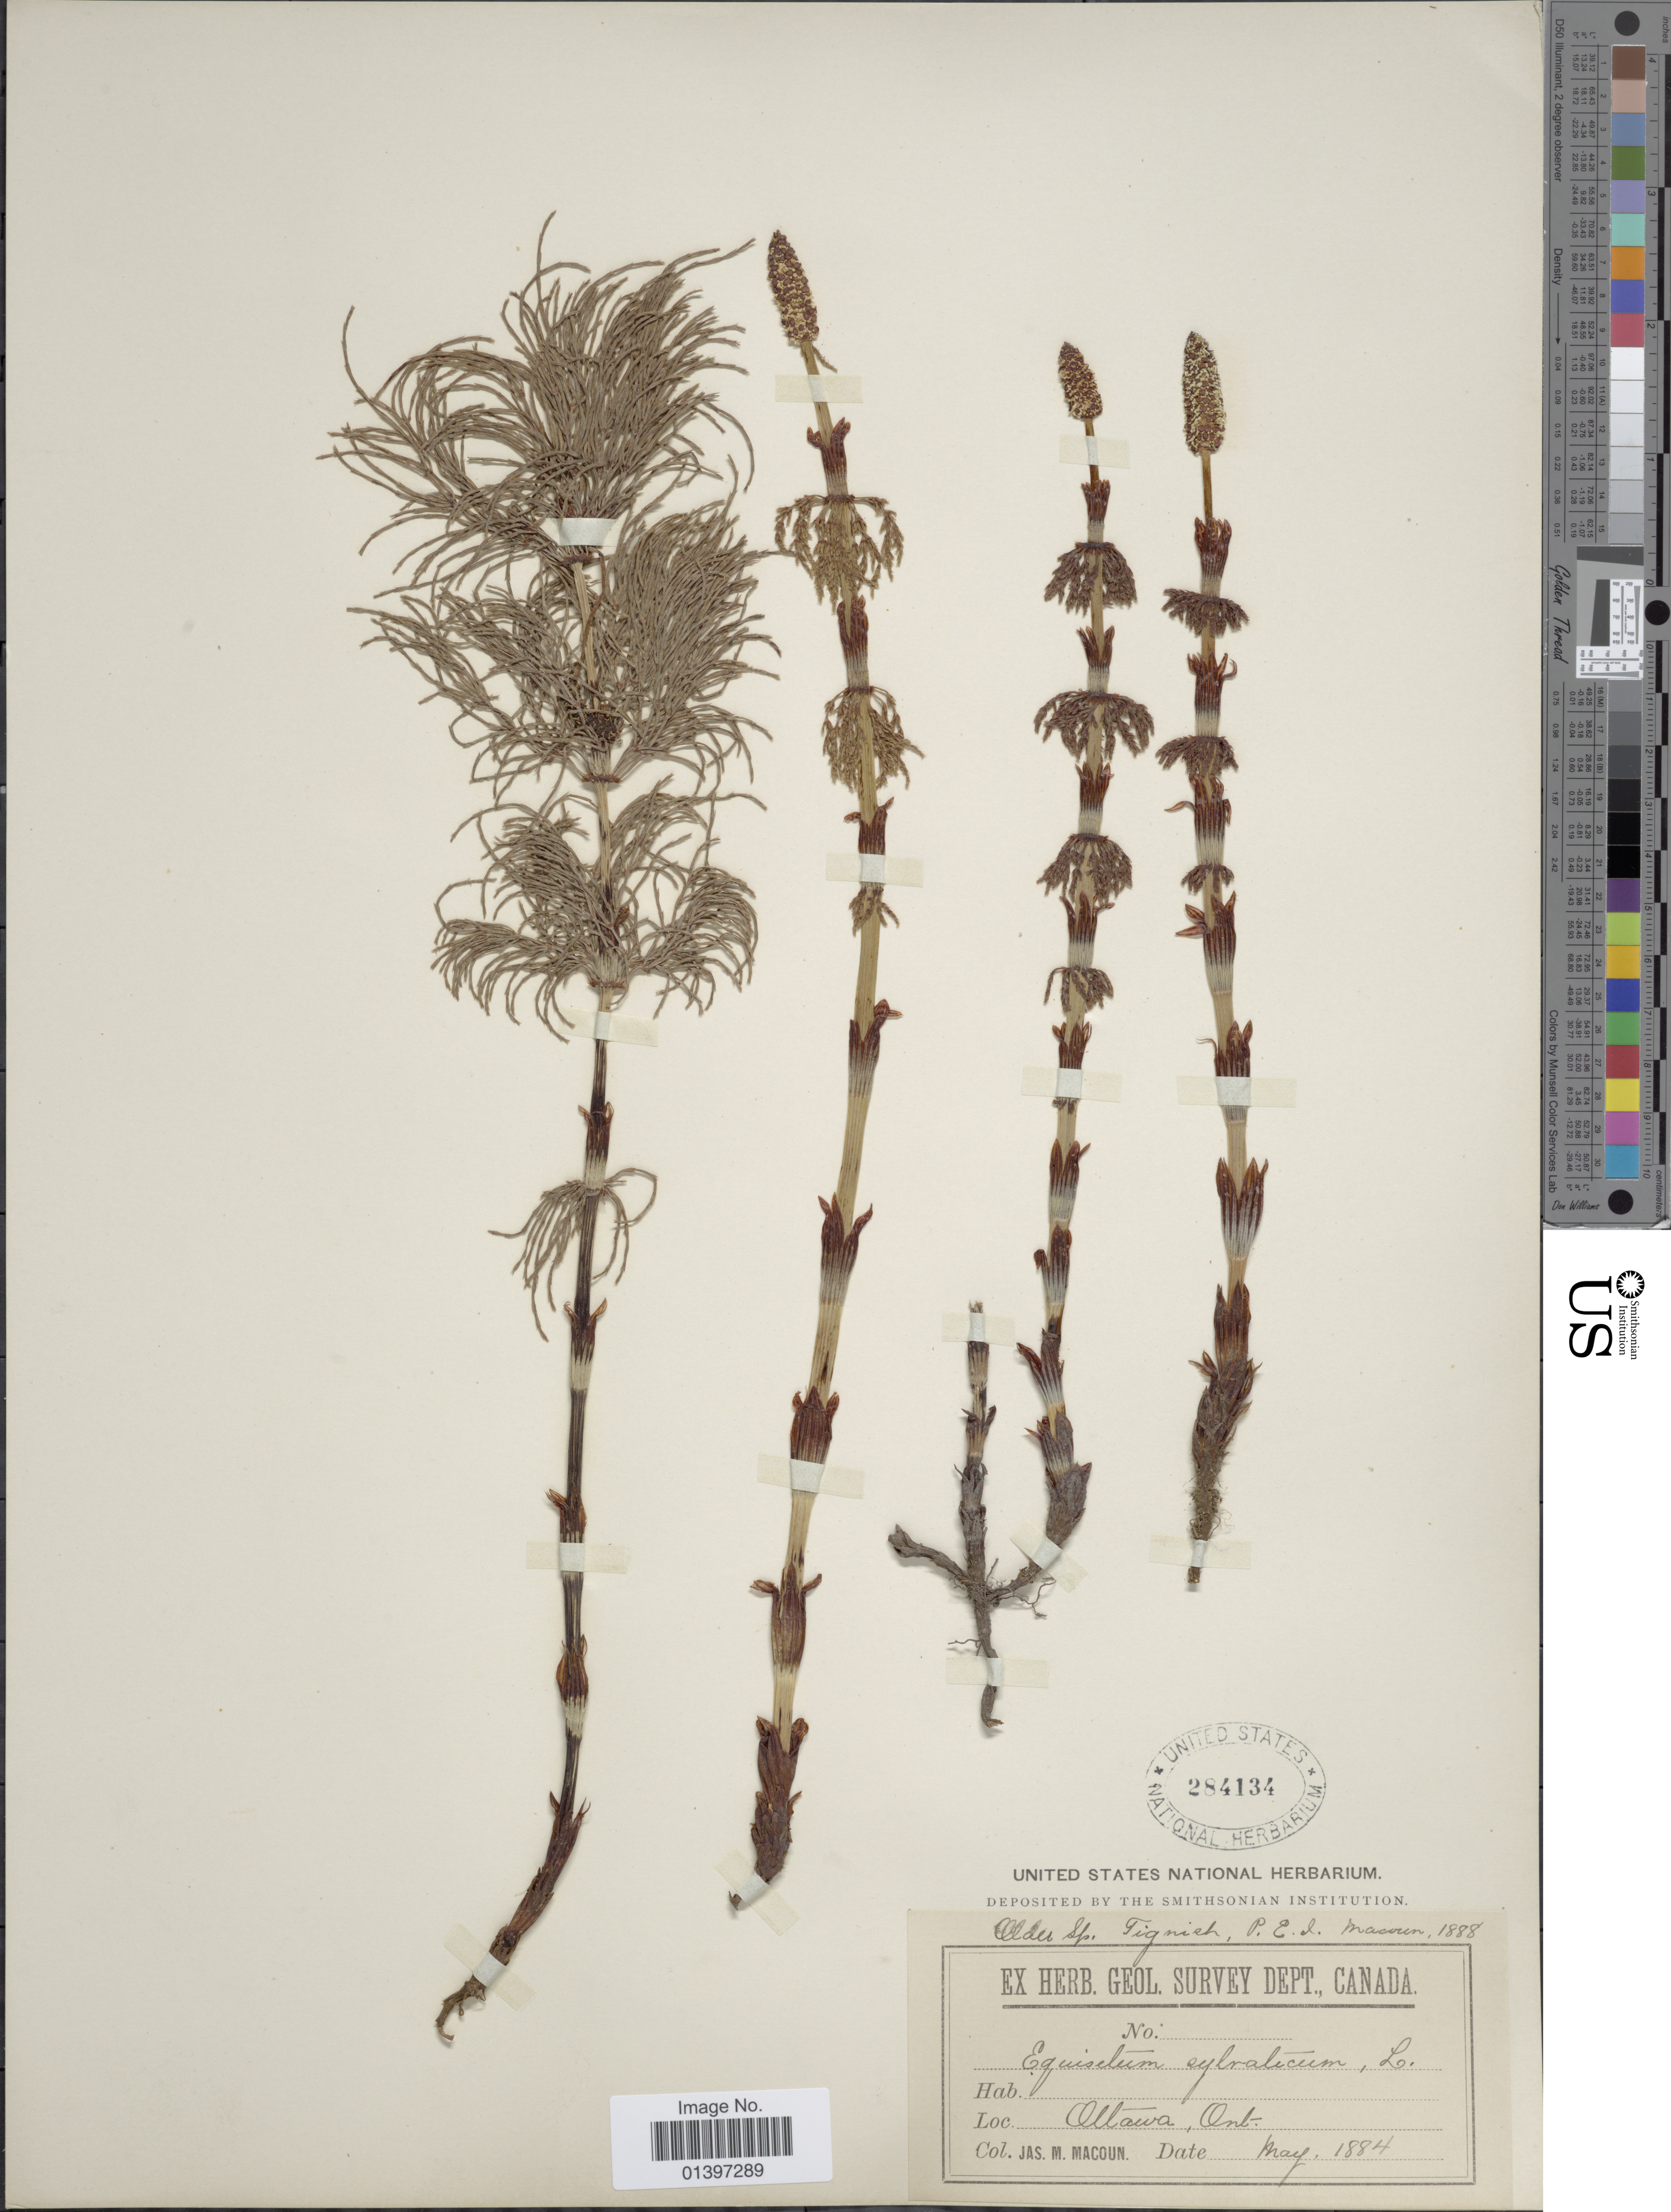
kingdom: Plantae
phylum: Tracheophyta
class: Polypodiopsida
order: Equisetales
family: Equisetaceae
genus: Equisetum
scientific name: Equisetum sylvaticum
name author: L.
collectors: J. M. Macoun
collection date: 1884-05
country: Canada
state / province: Ontario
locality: Ottawa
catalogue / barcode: US 284134